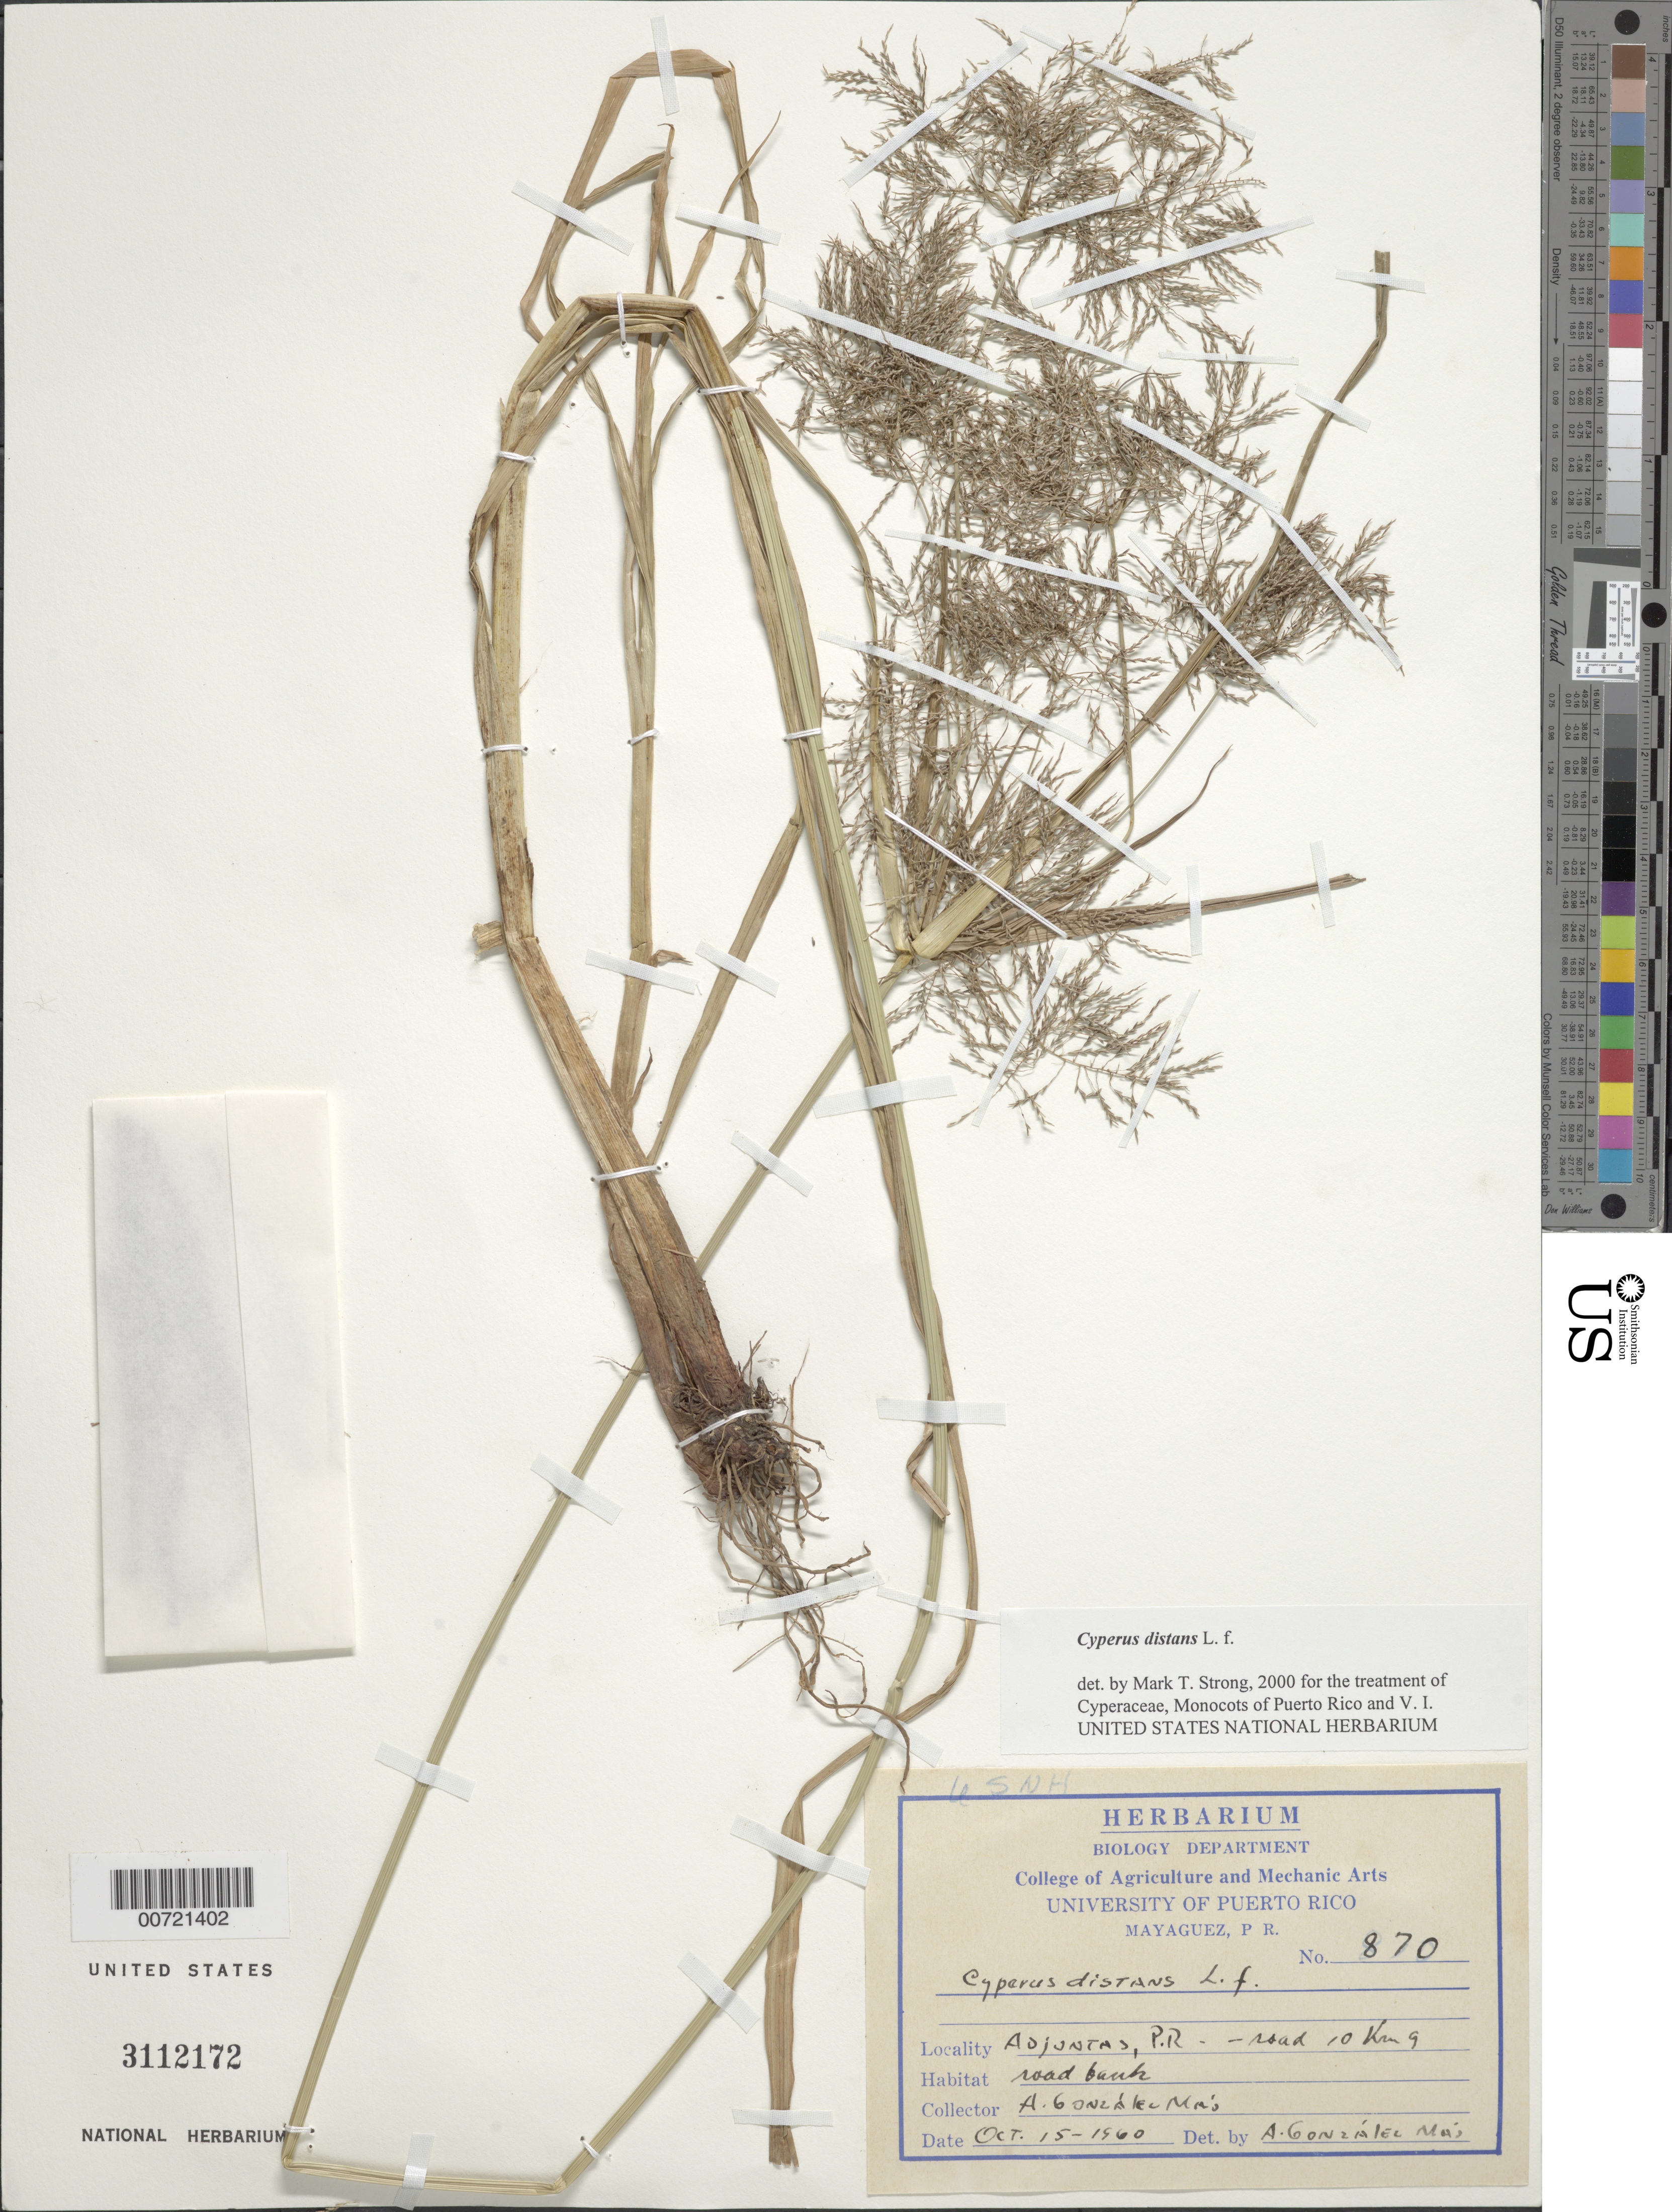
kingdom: Plantae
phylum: Tracheophyta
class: Liliopsida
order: Poales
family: Cyperaceae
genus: Cyperus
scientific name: Cyperus distans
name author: L. f.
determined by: Strong, M. T., (US), Smithsonian Institution - National Museum of Natural History (UNITED STATES)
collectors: A. González Más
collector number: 870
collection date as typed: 15 Oct 1960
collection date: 1960-10-15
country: Puerto Rico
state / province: Adjuntas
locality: Adjuntas: Rd. 10, km 9.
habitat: Roadbank.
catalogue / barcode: US 3112172